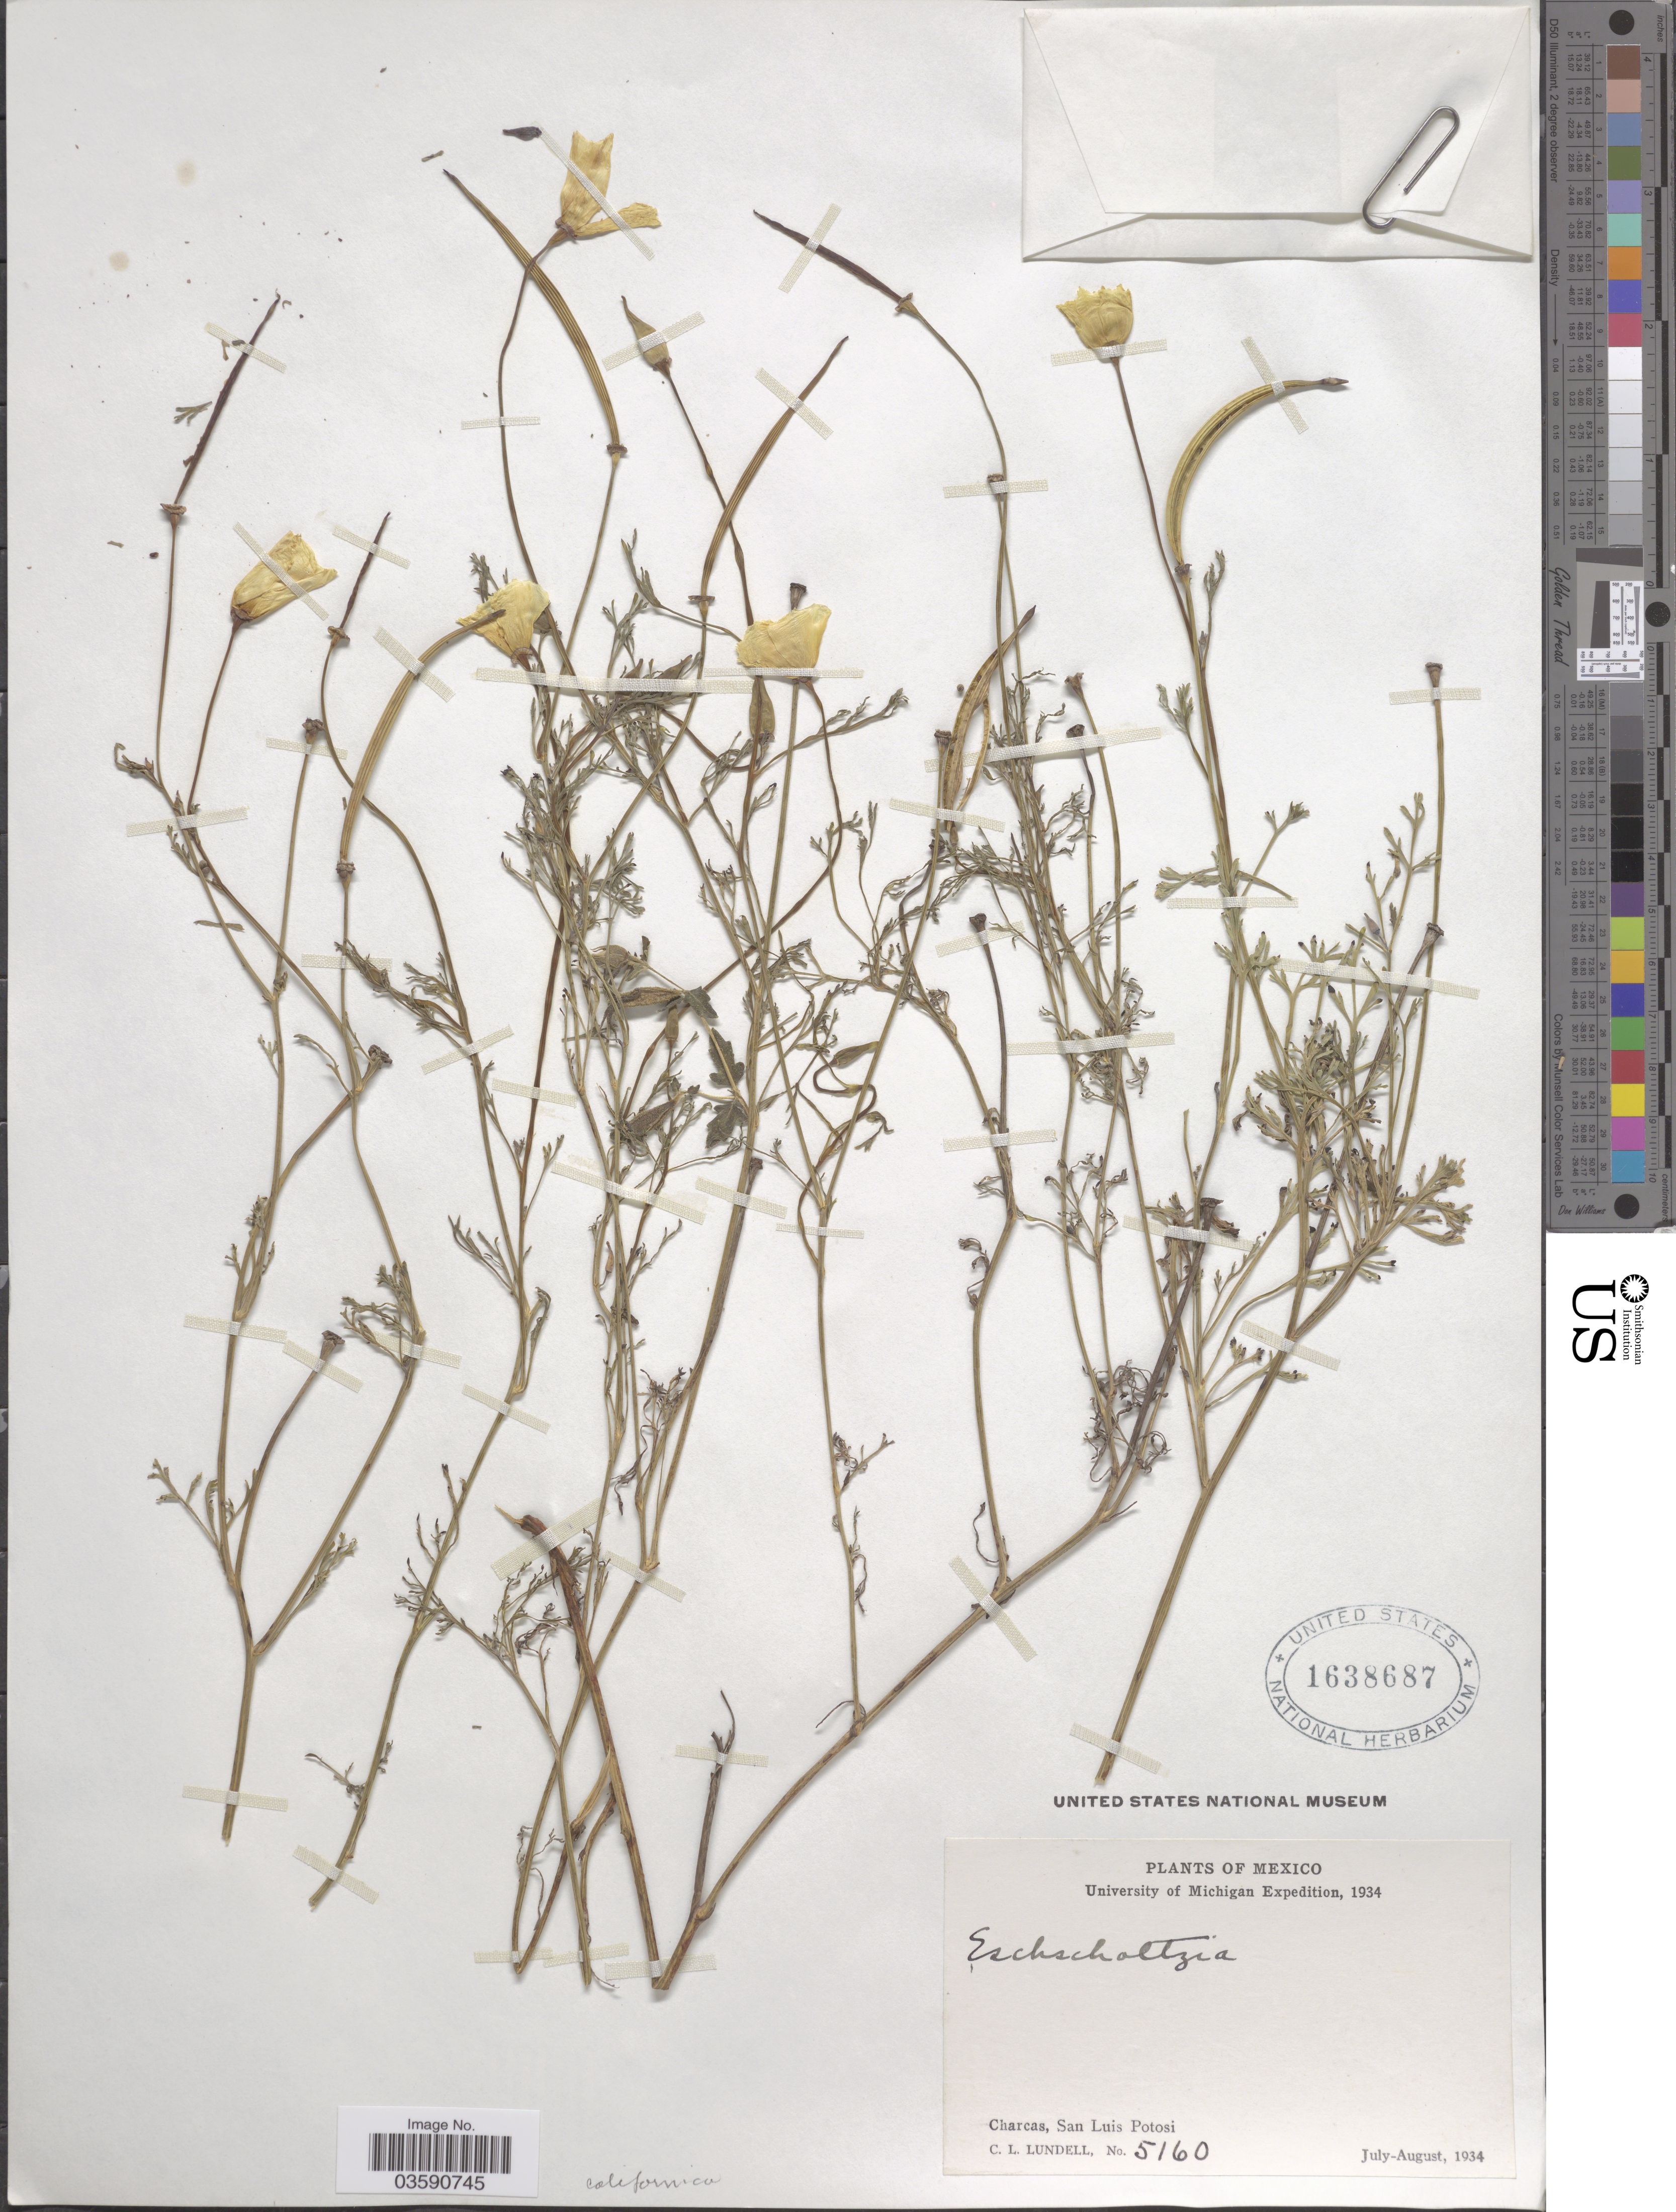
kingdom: Plantae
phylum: Tracheophyta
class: Magnoliopsida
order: Ranunculales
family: Papaveraceae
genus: Eschscholzia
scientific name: Eschscholzia californica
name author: Cham.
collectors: C. L. Lundell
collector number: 5160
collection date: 1934-07/1934-08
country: Mexico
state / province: San Luis Potosí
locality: Charcas.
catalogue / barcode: US 1638687